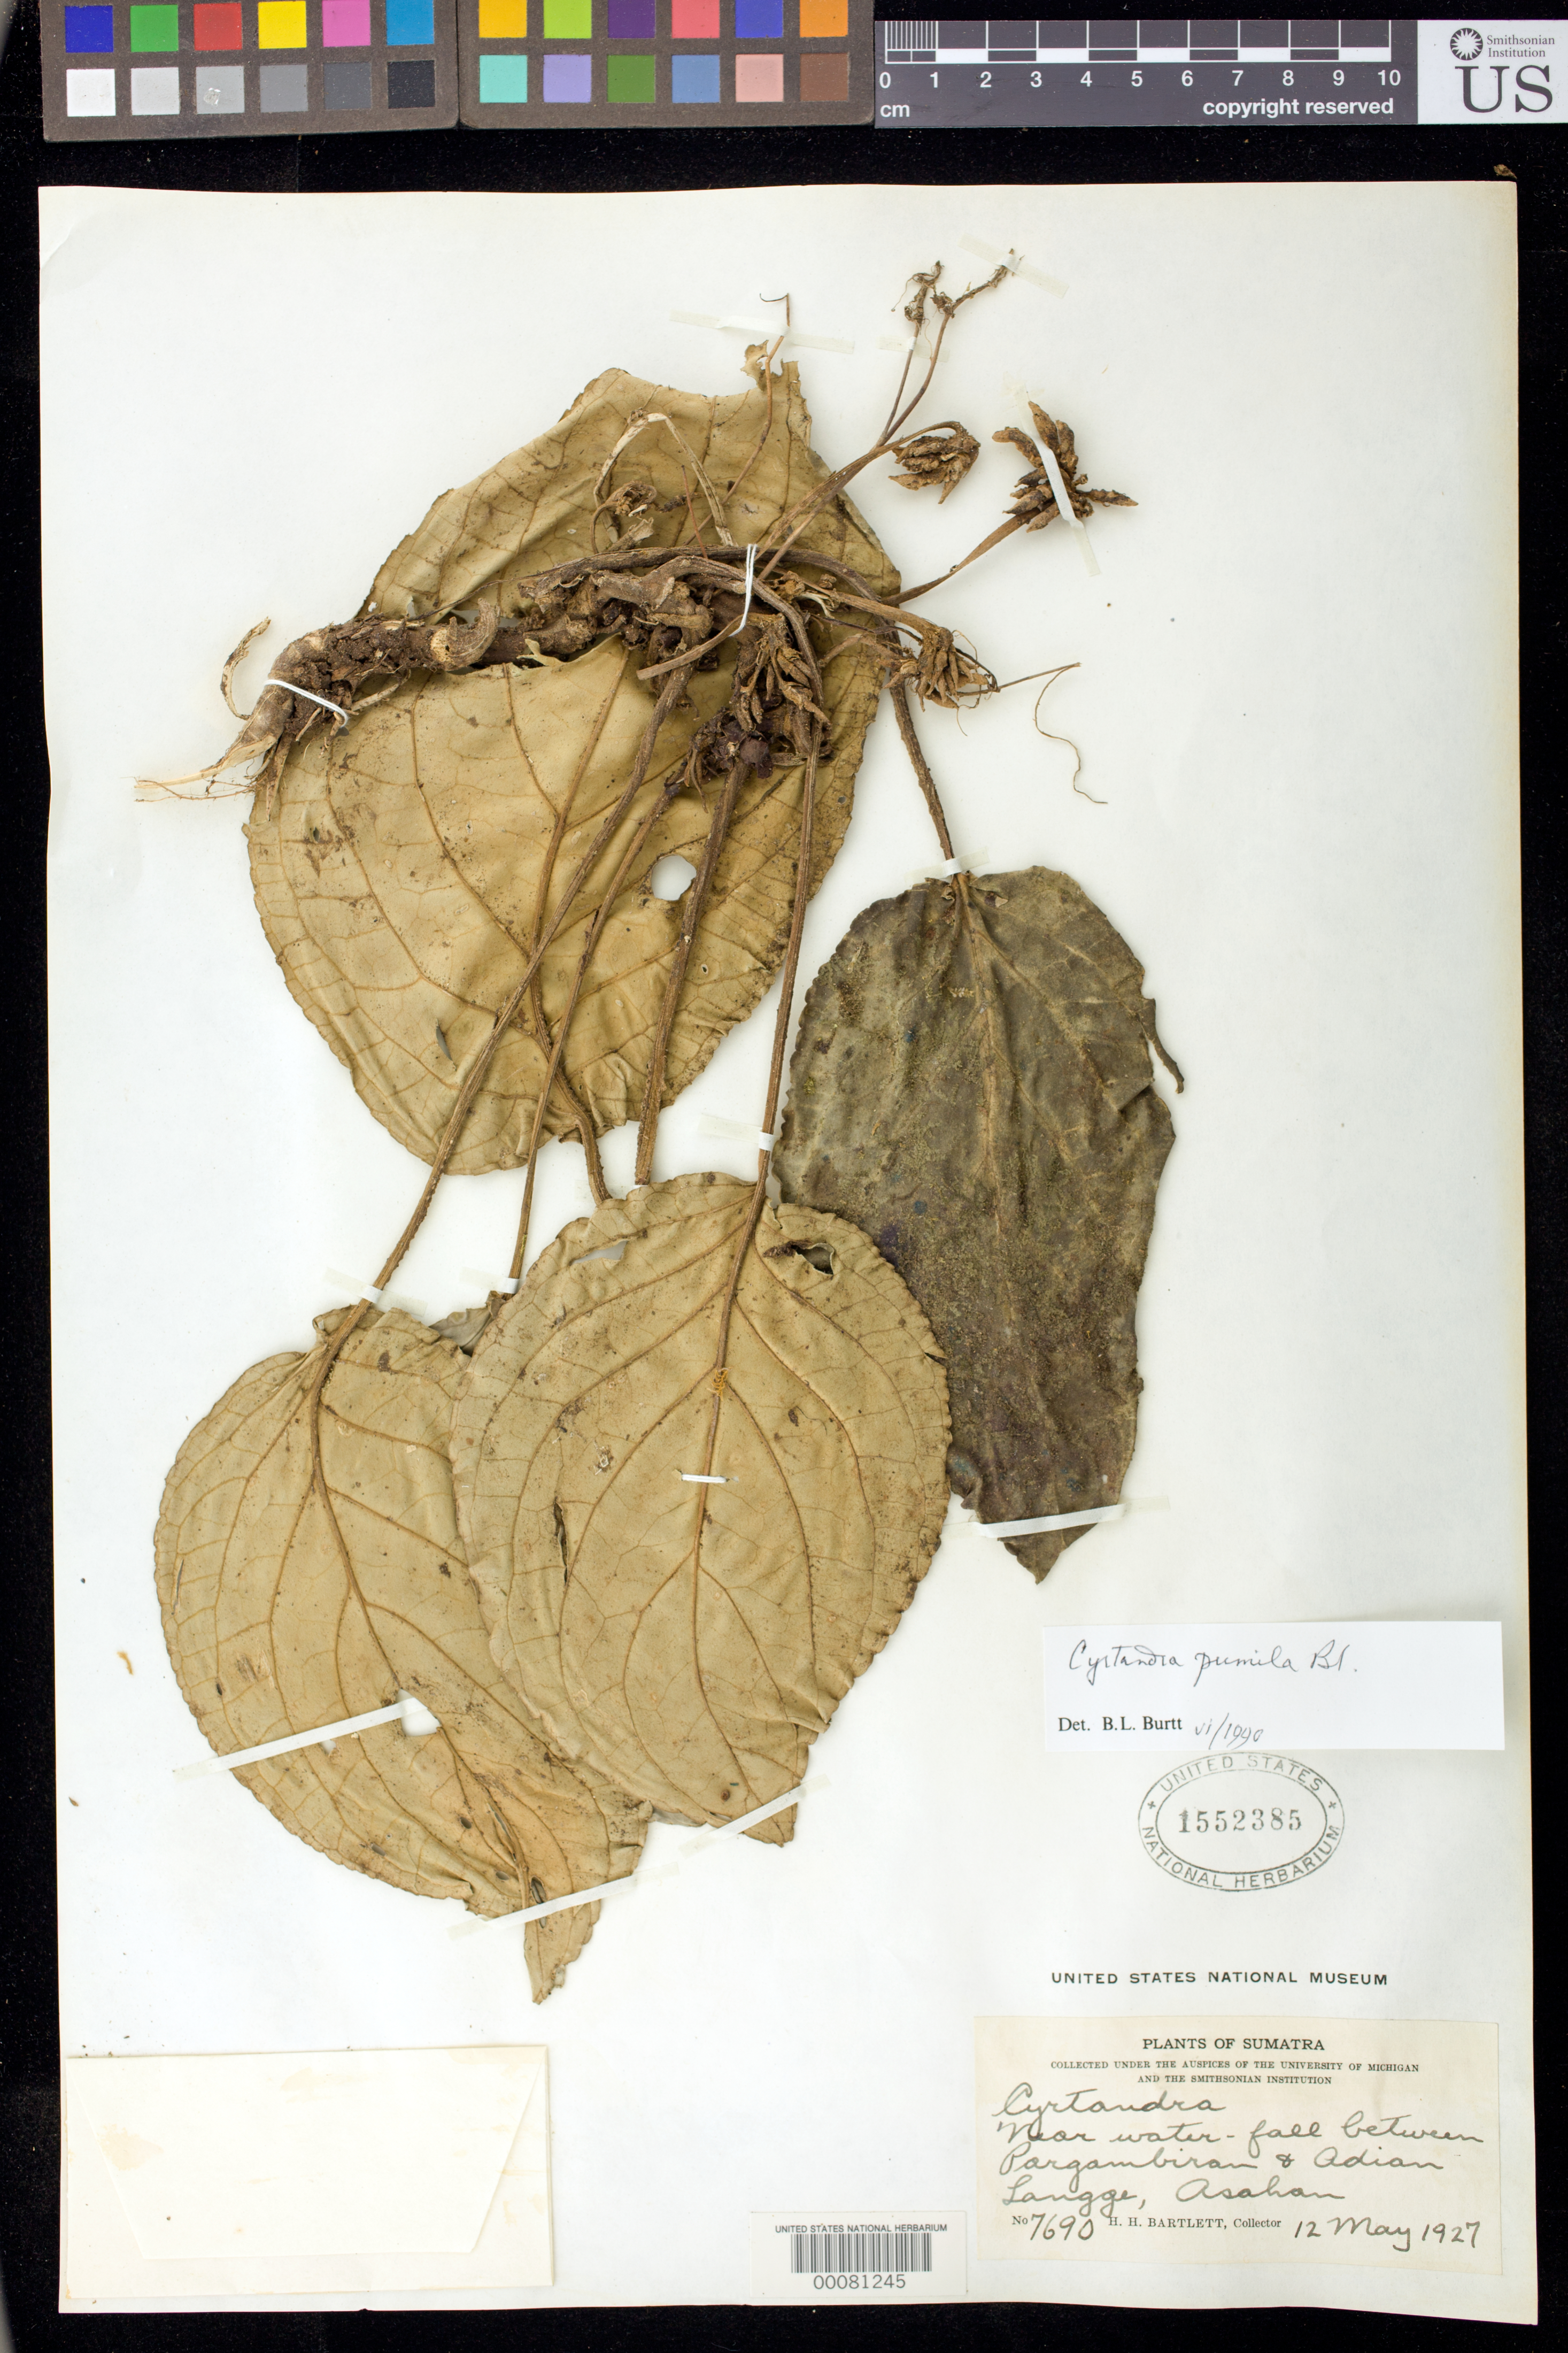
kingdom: Plantae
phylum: Tracheophyta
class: Magnoliopsida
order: Lamiales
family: Gesneriaceae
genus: Cyrtandra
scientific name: Cyrtandra pendula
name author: Blume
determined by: Burtt, B. L.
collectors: H. H. Bartlett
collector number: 7690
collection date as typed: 12 May 1927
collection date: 1927-05-12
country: Indonesia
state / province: Sumatra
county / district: Sumatera Utara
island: Sumatra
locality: Between pargambiran and adian langge, asahan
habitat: Near water-fall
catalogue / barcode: US 1552385